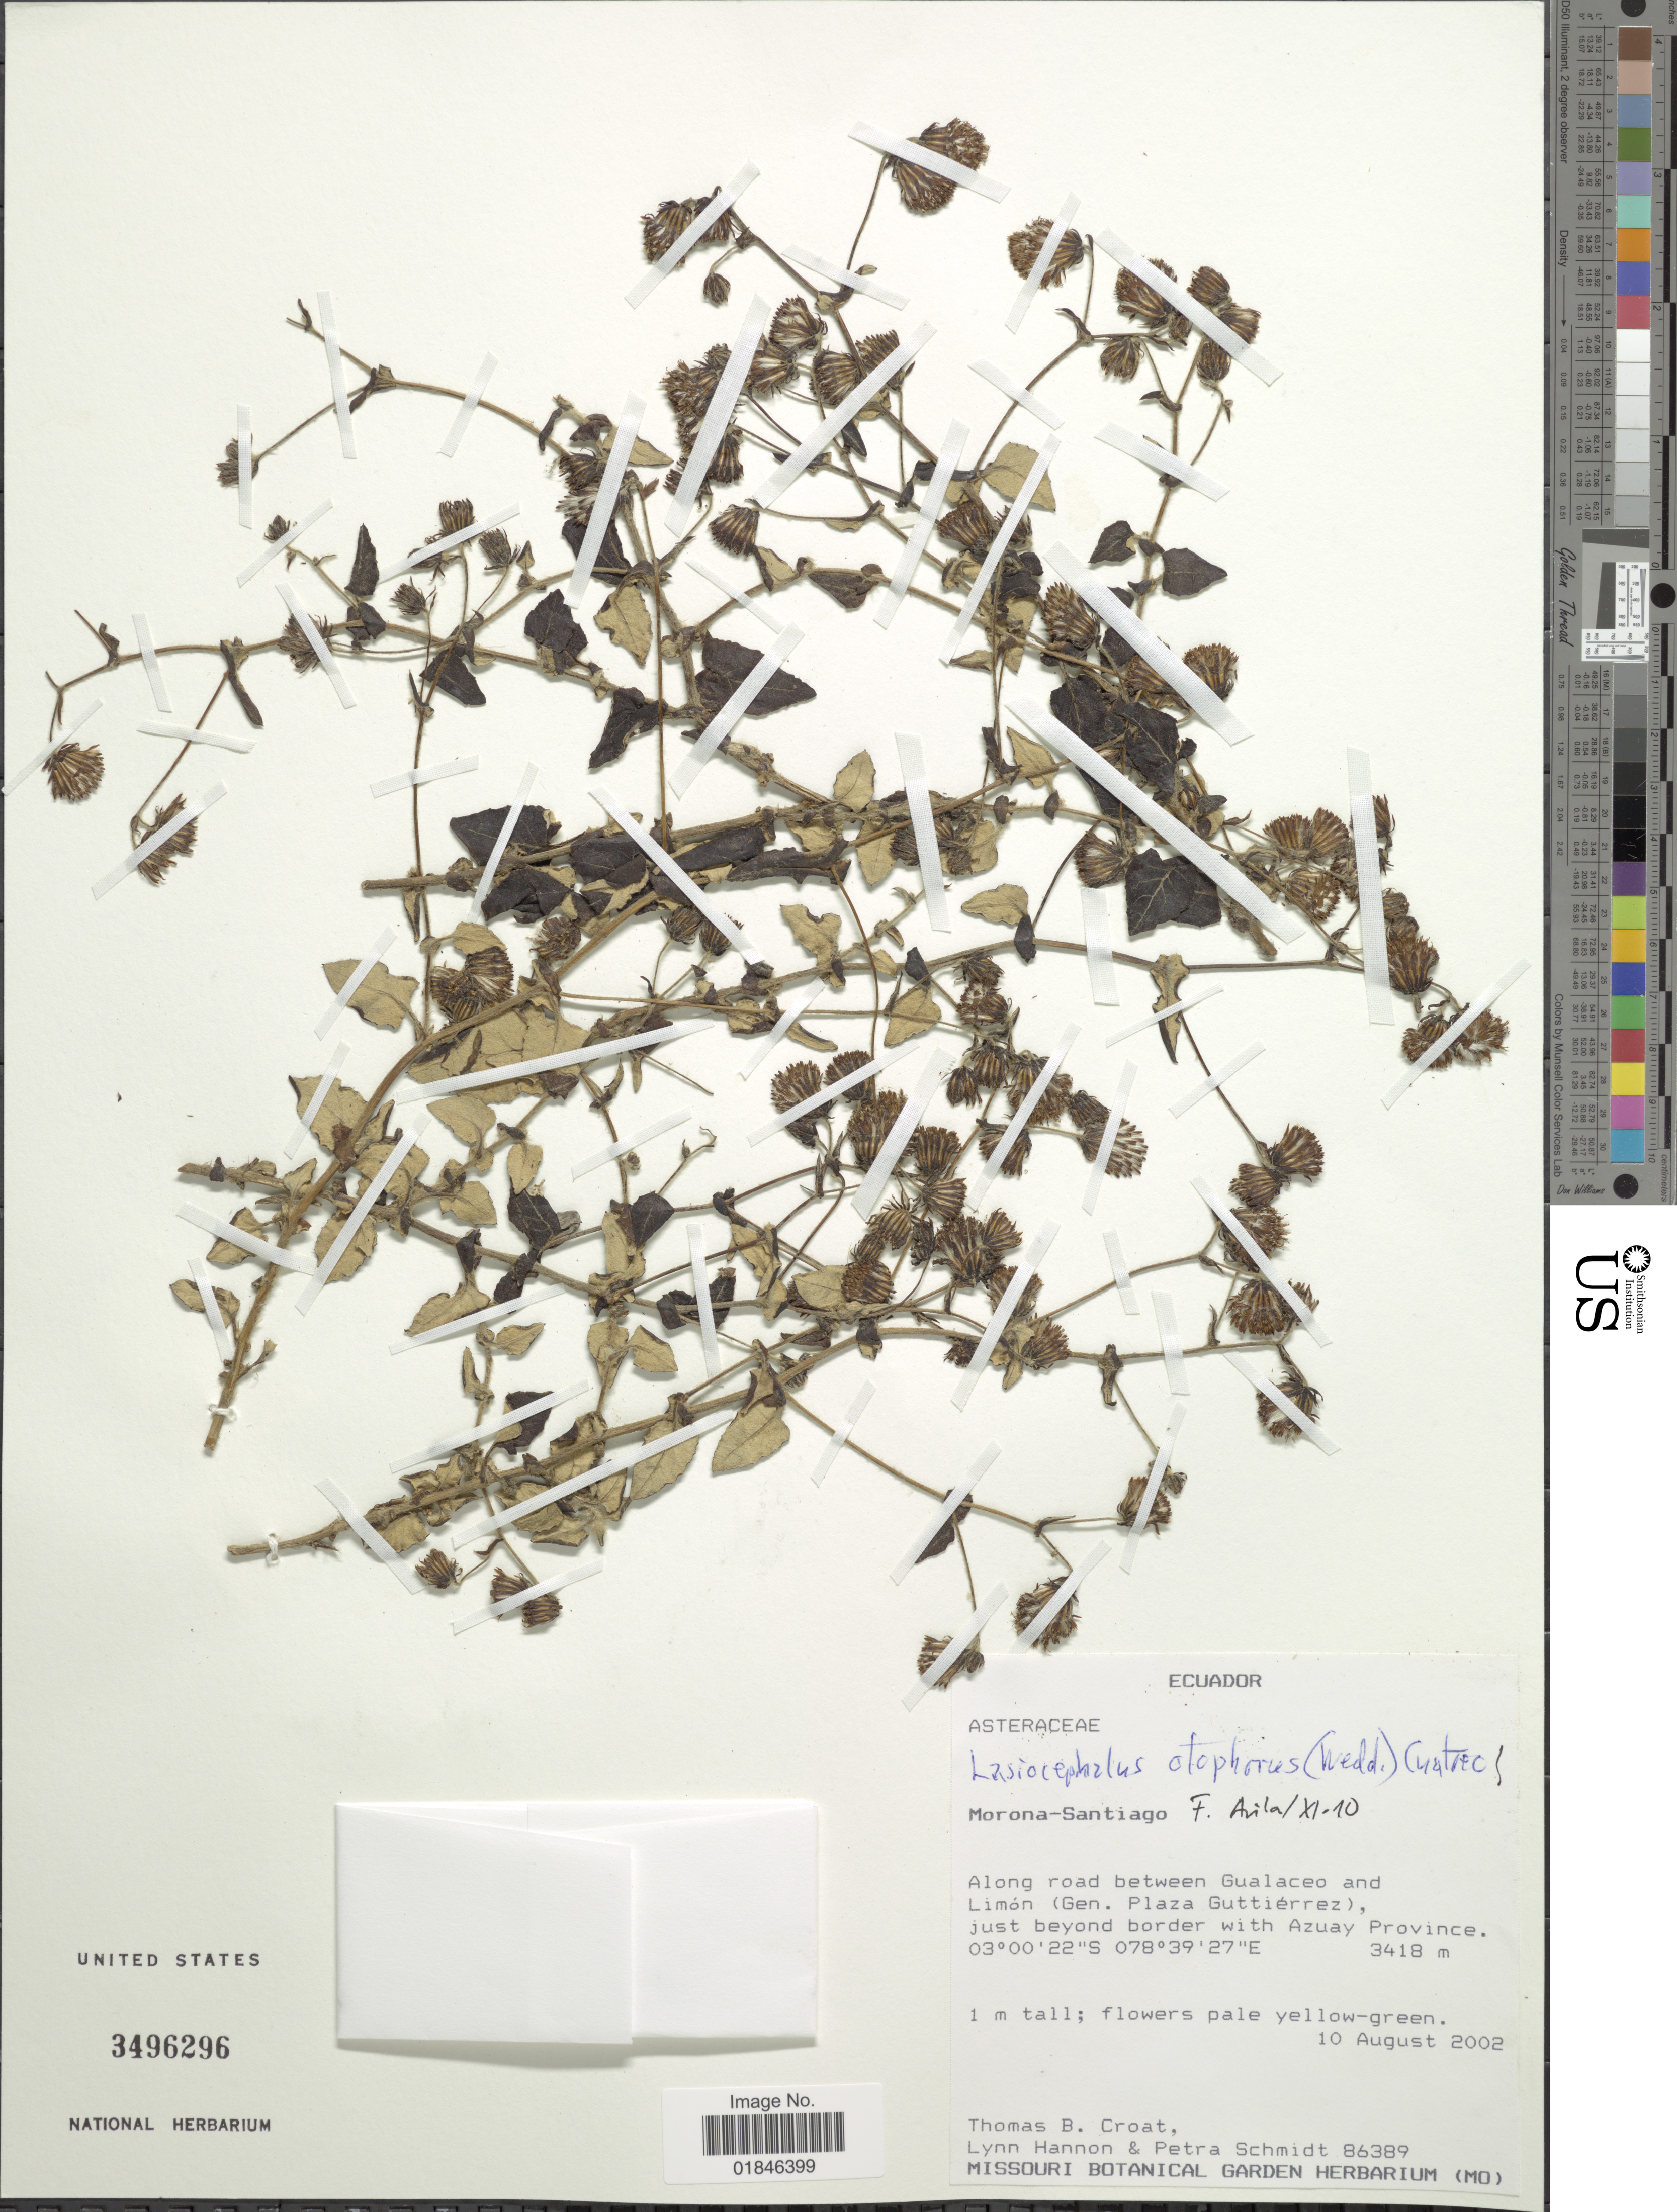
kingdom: Plantae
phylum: Tracheophyta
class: Magnoliopsida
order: Asterales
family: Asteraceae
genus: Senecio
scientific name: Senecio otophorus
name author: Wedd.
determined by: Salomon, Luciana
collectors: T. B. Croat, L. Hannon & P. Schmidt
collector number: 86389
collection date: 2002-08-10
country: Ecuador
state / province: Morona-Santiago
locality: Morona-Santiago. Along road between Gualaceo and Limon (Gen, Plaza Guttierrez), just beyond border with Azuay Province.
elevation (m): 3418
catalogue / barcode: US 3496296